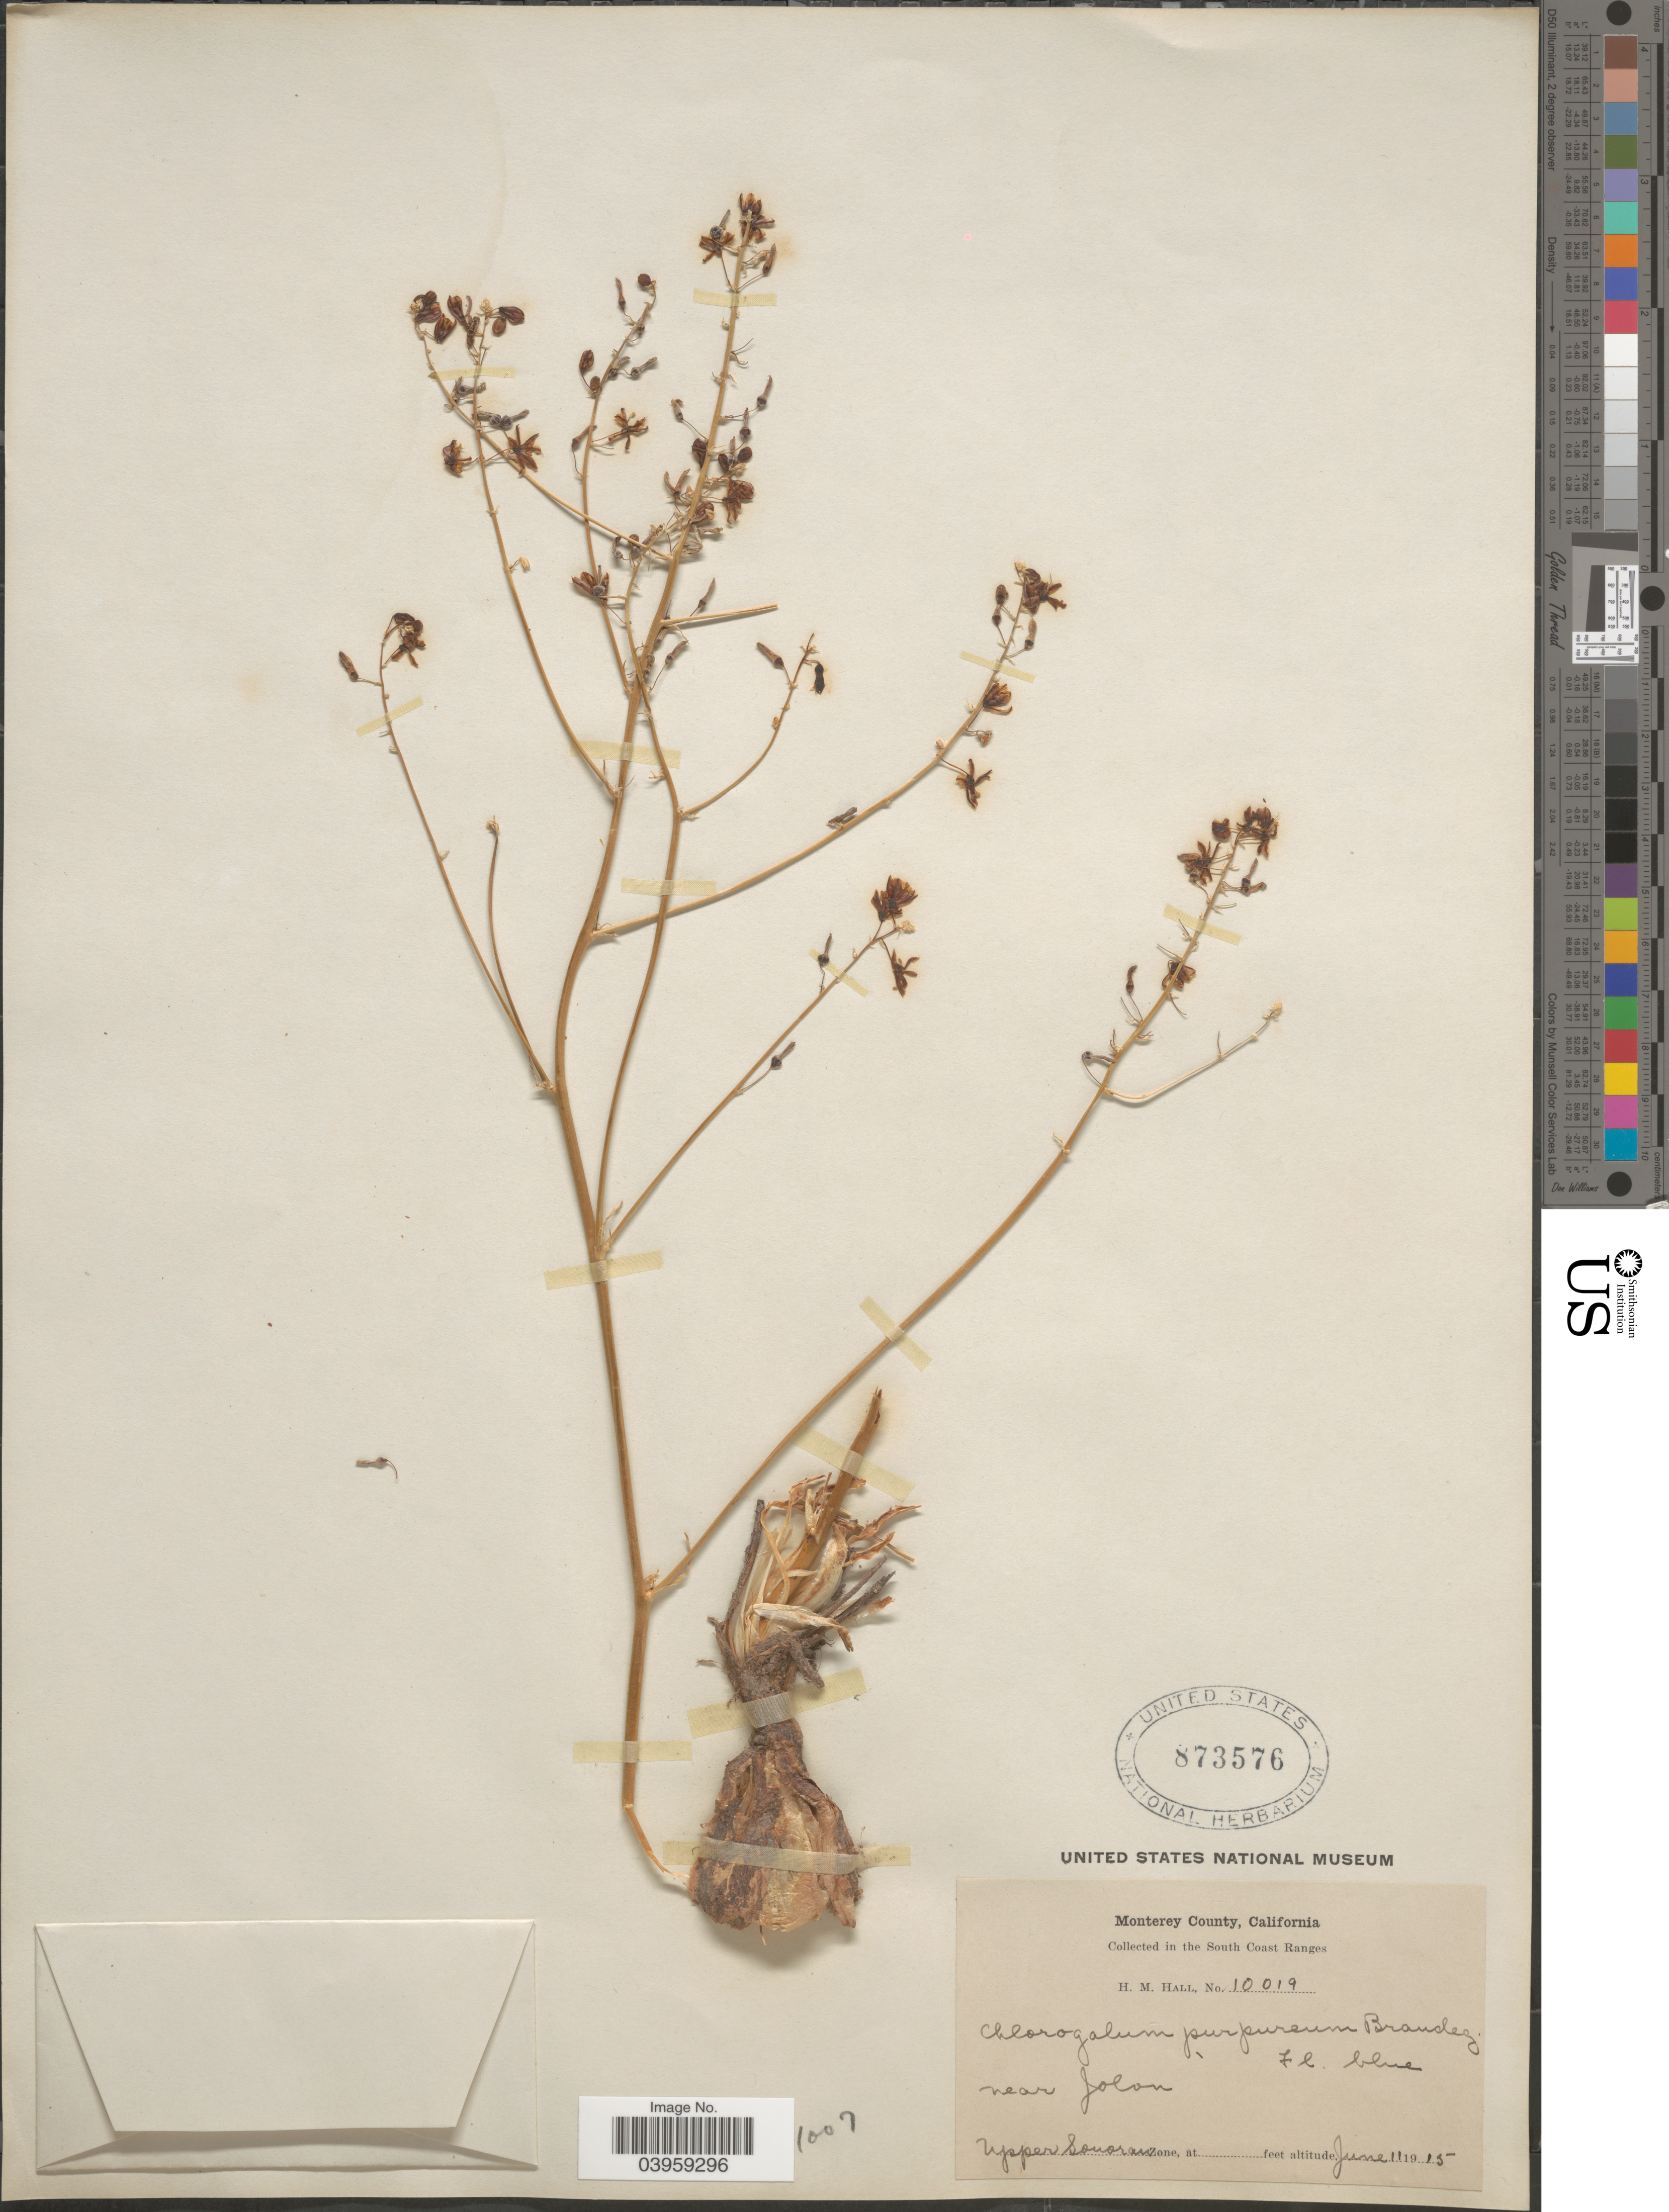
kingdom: Plantae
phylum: Tracheophyta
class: Liliopsida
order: Asparagales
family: Asparagaceae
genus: Chlorogalum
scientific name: Chlorogalum purpureum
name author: Brandegee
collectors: H. M. Hall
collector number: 10019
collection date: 1915-06-11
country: United States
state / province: California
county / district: Monterey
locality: Monterey County. In the South Coast Ranges. Near Jolon. Upper Sonoran Zone.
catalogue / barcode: US 873576